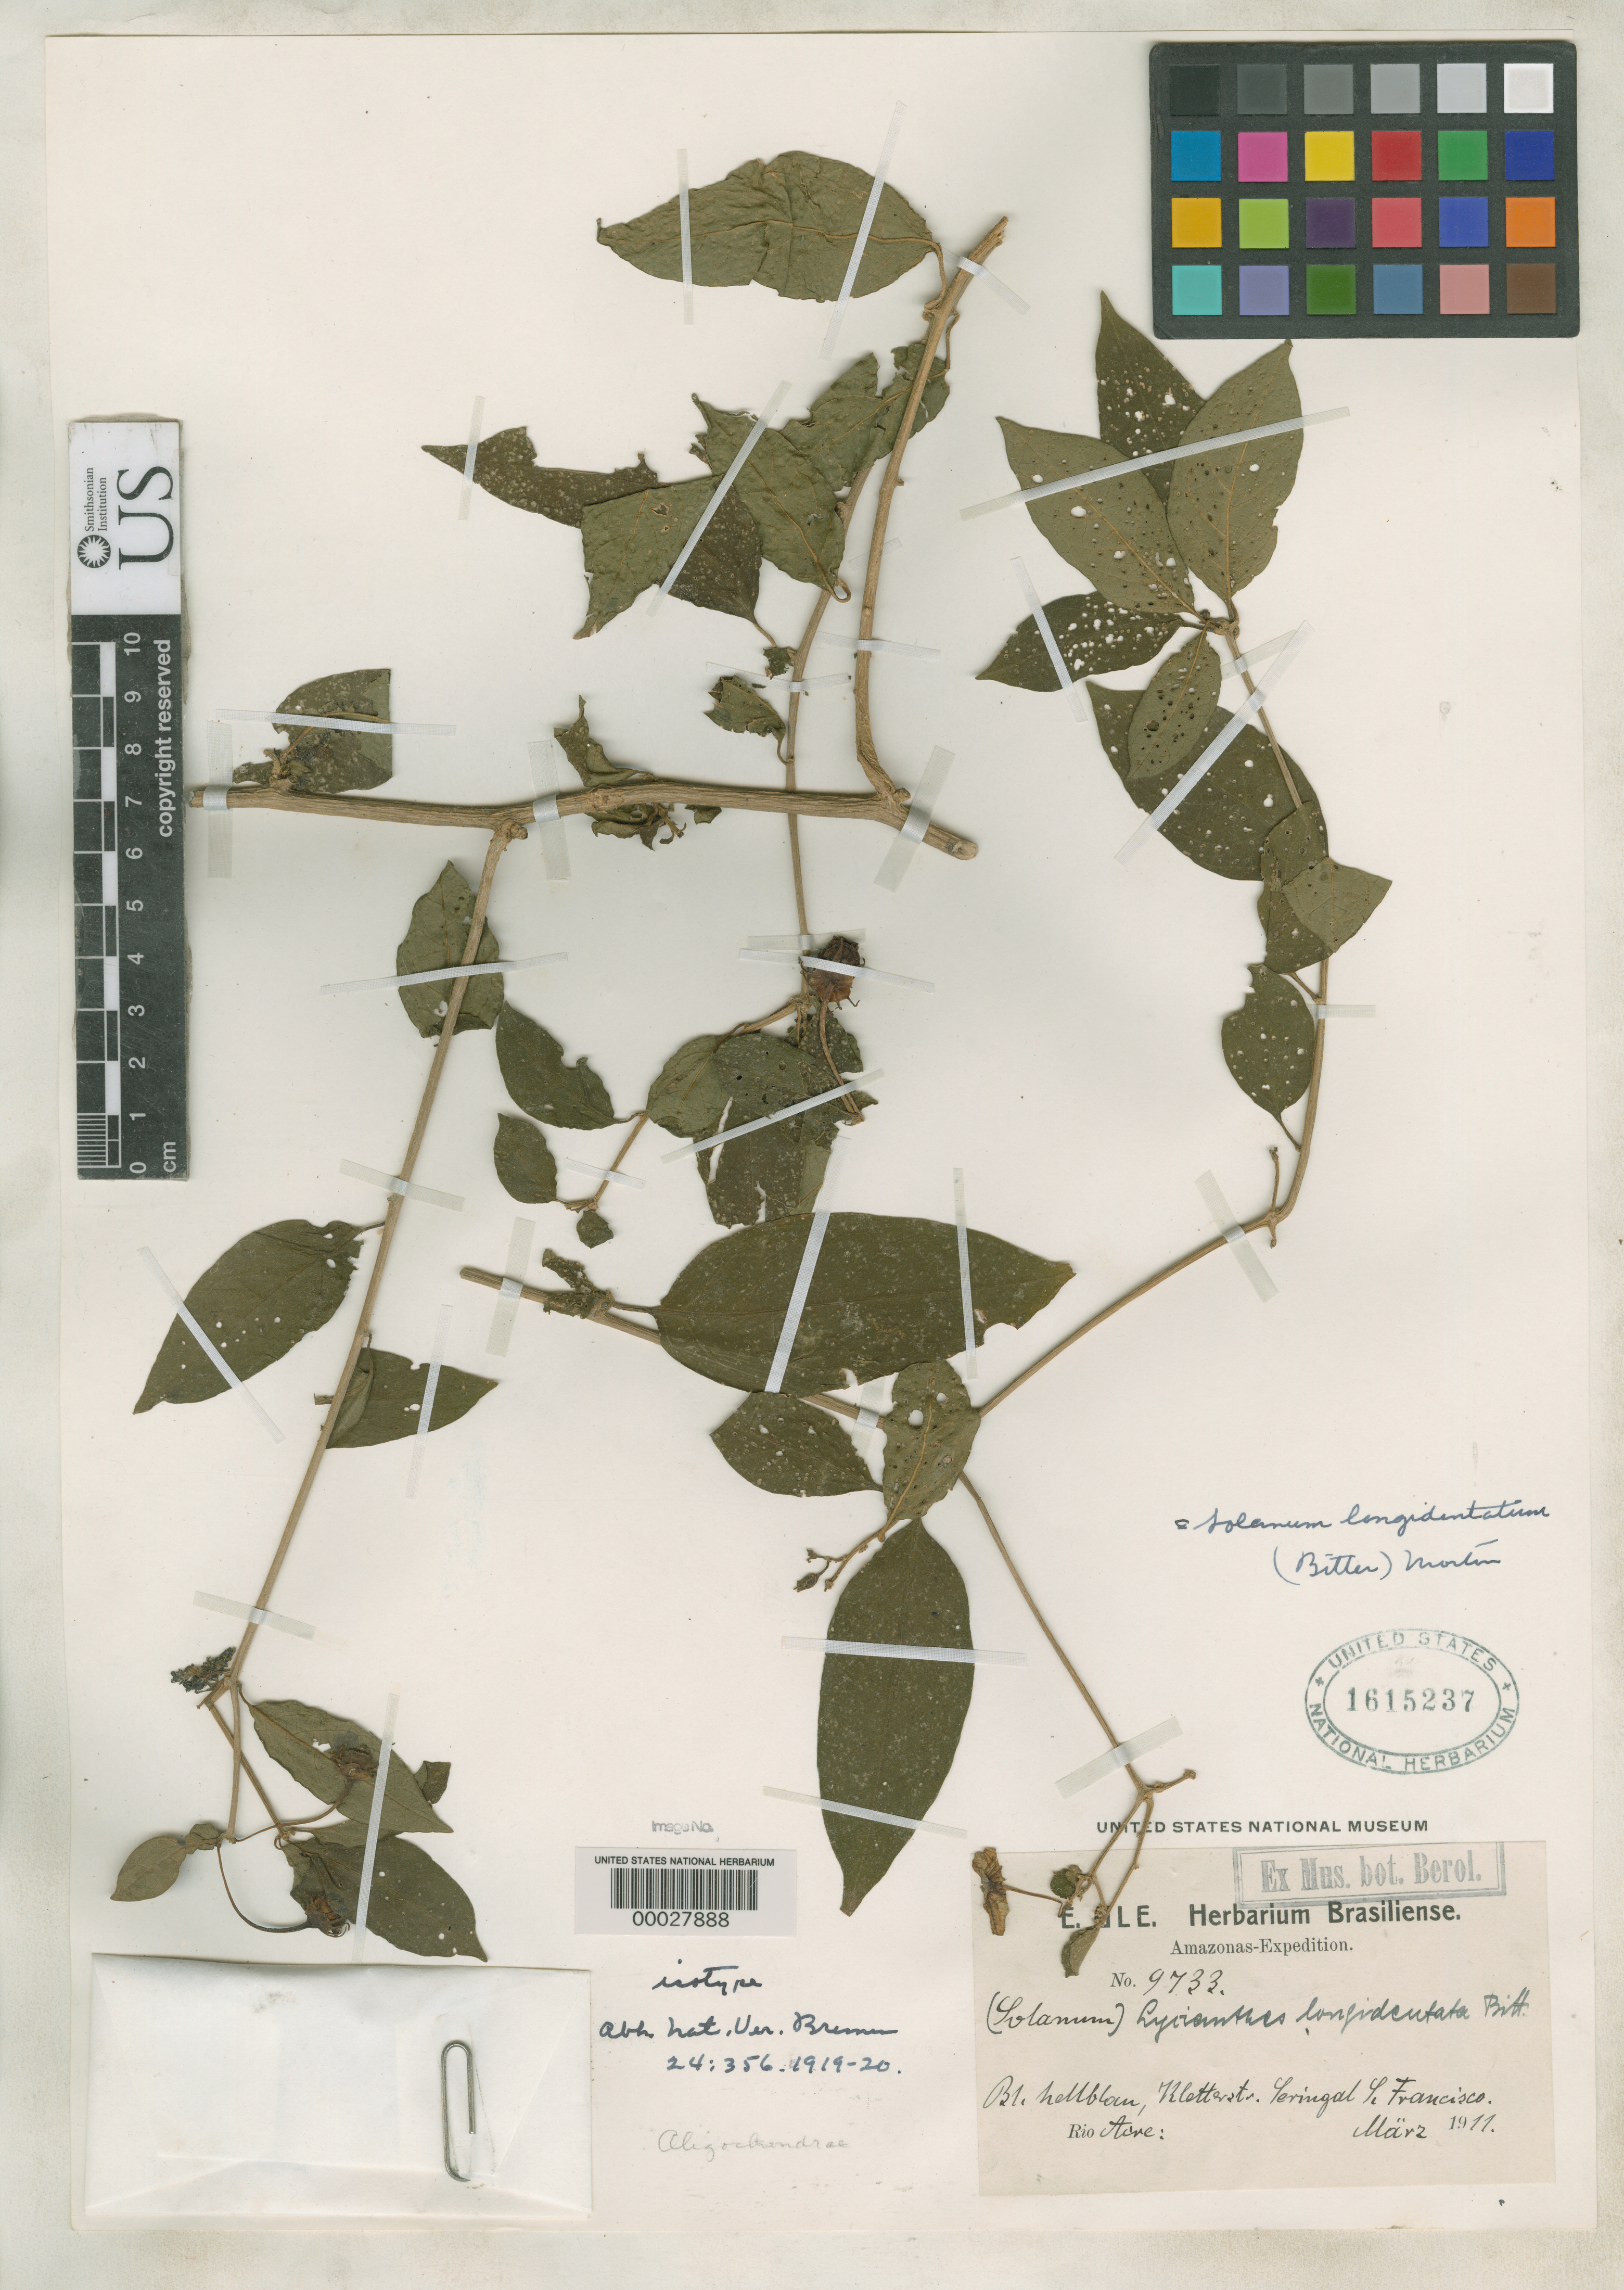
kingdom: Plantae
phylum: Tracheophyta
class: Magnoliopsida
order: Solanales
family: Solanaceae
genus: Lycianthes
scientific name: Lycianthes longidentata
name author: Bitter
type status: Isotype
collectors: E. H. Ule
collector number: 9733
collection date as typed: Mar 1911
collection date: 1911-03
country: Brazil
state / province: Amazonas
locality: Rio Acre.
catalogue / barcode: US 1615237